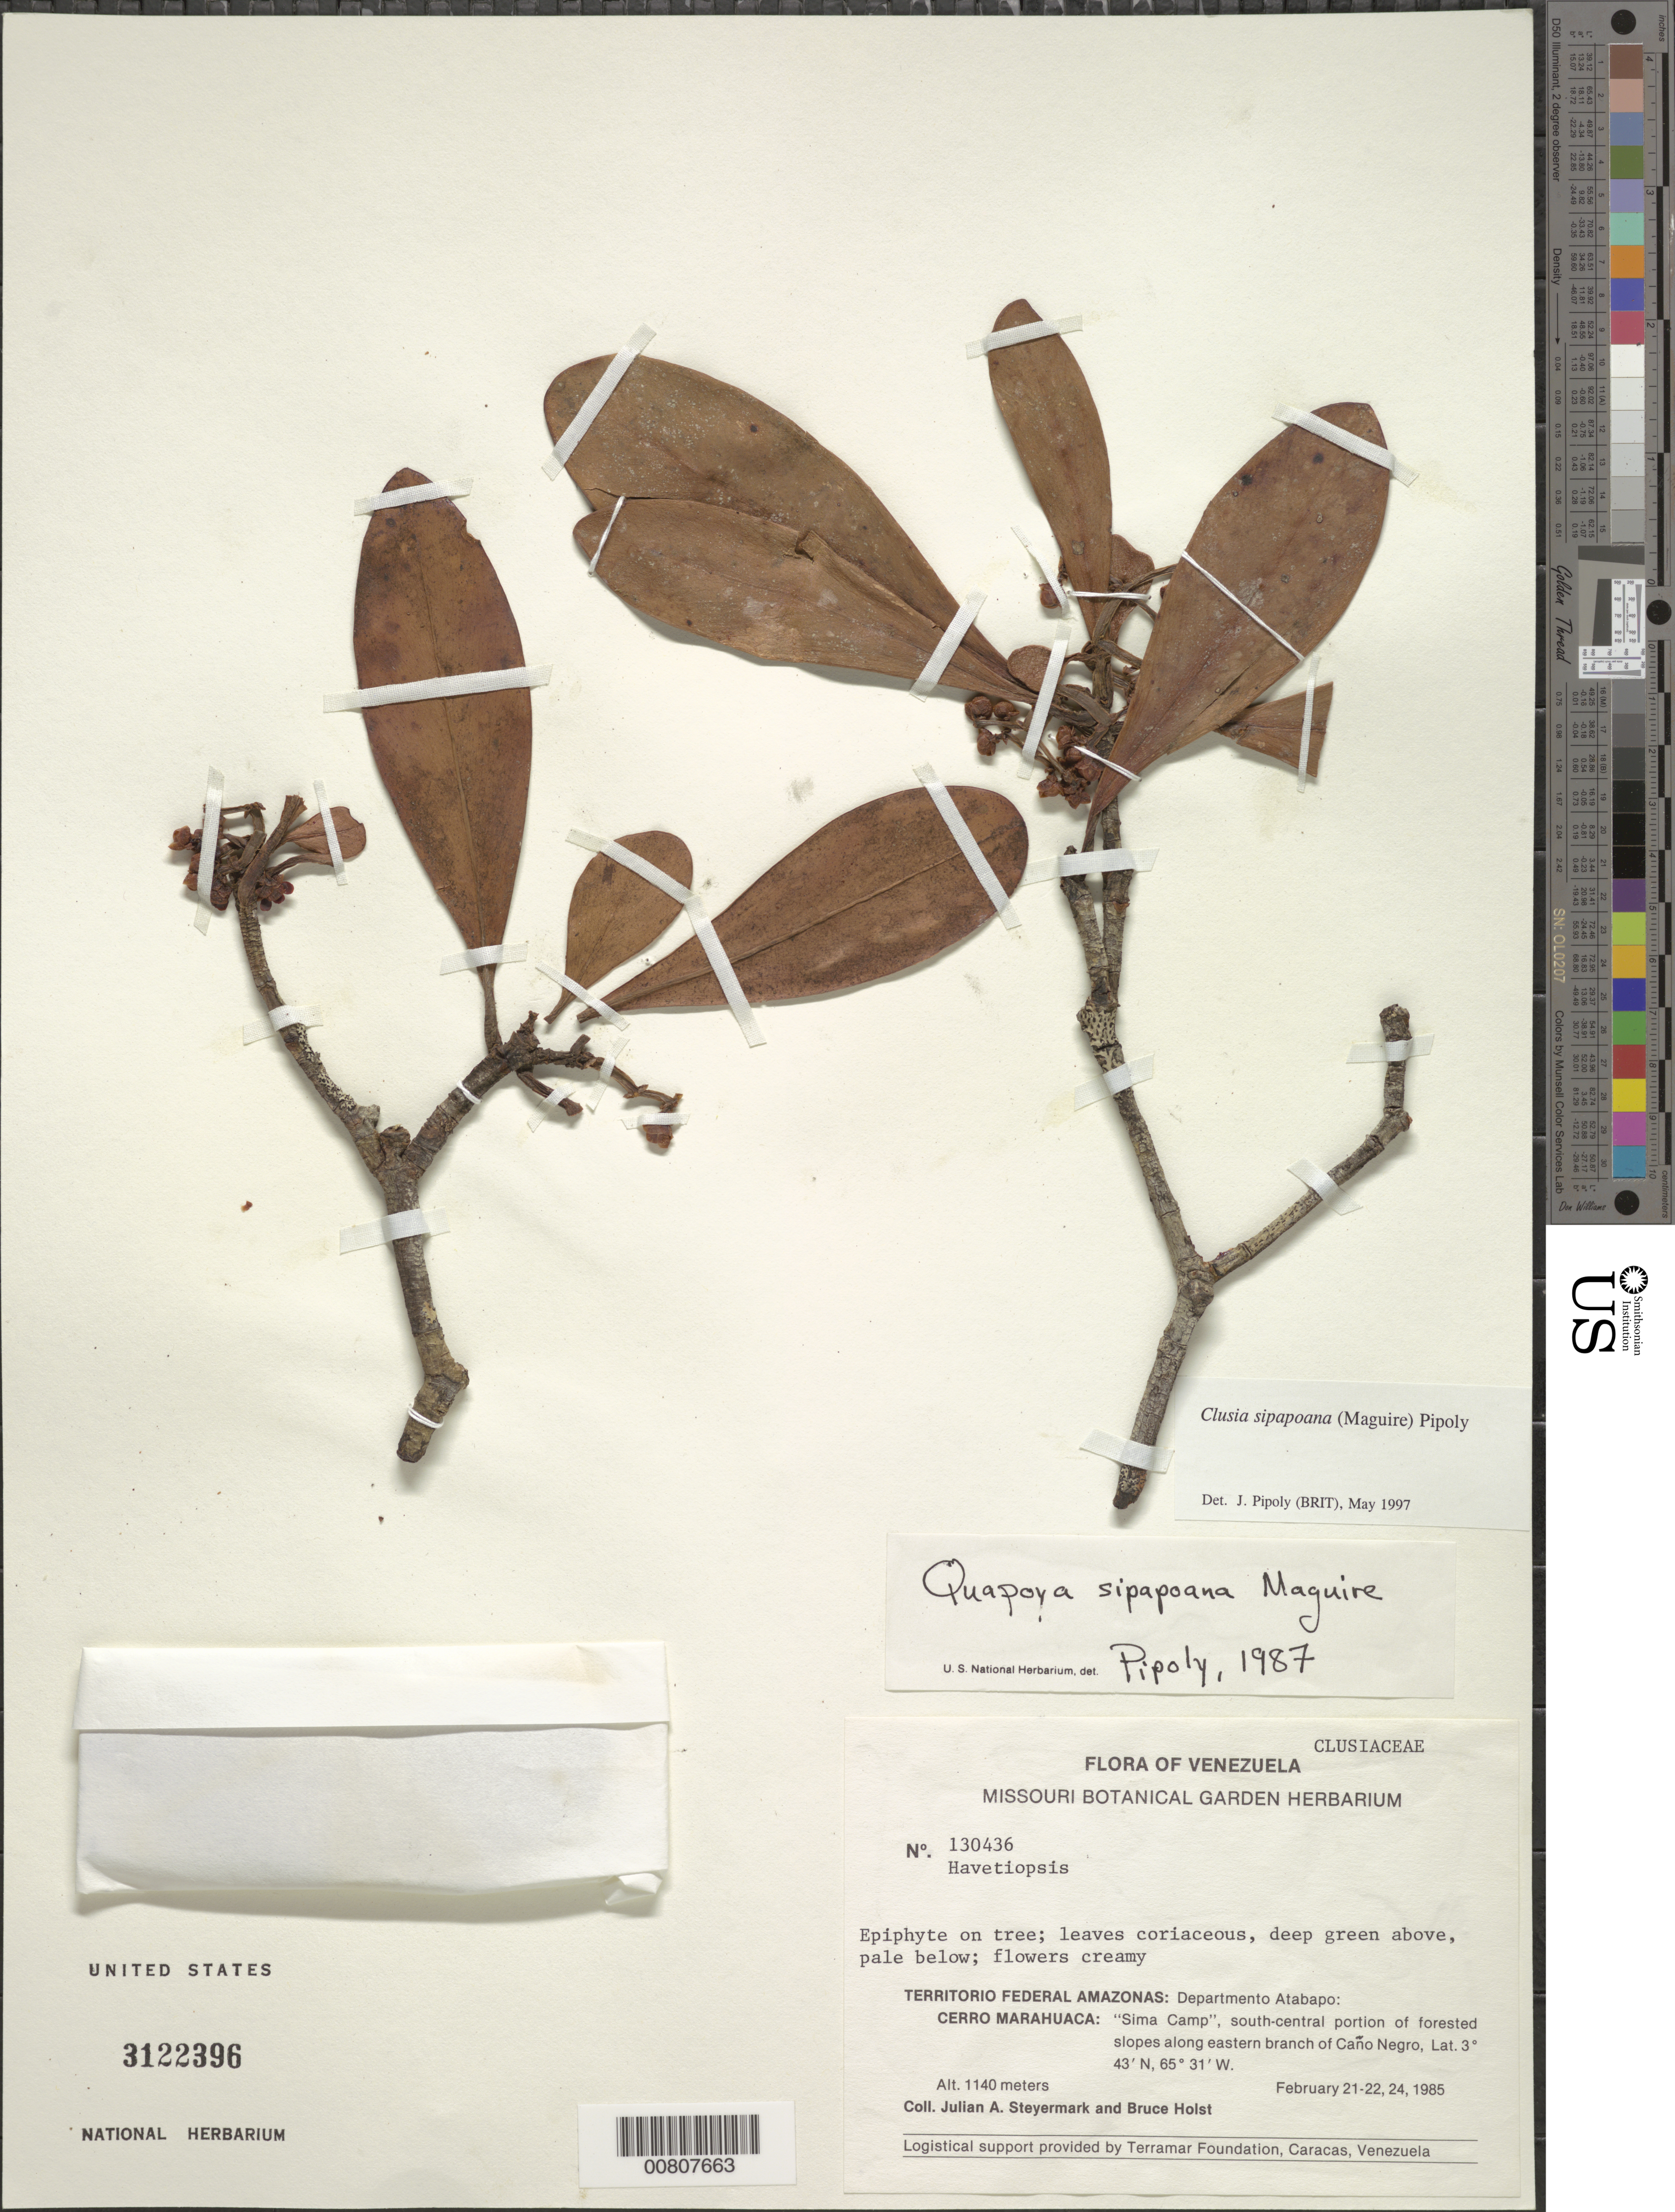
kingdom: Plantae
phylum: Tracheophyta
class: Magnoliopsida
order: Malpighiales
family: Clusiaceae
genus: Clusia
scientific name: Clusia sipapoana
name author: (Maguire) Pipoly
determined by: Pipoly, J. J., III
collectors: J. Steyermark & B. Holst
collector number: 130436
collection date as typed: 21-Feb-85 to 24-Feb-85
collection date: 1985-02-21/1985-02-24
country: Venezuela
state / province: Amazonas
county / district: Atabapo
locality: Cerro Marahuaca, "Sima Camp", south-central portion of slopes along eastern branch of Caño Negro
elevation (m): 1140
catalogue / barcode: US 3122396